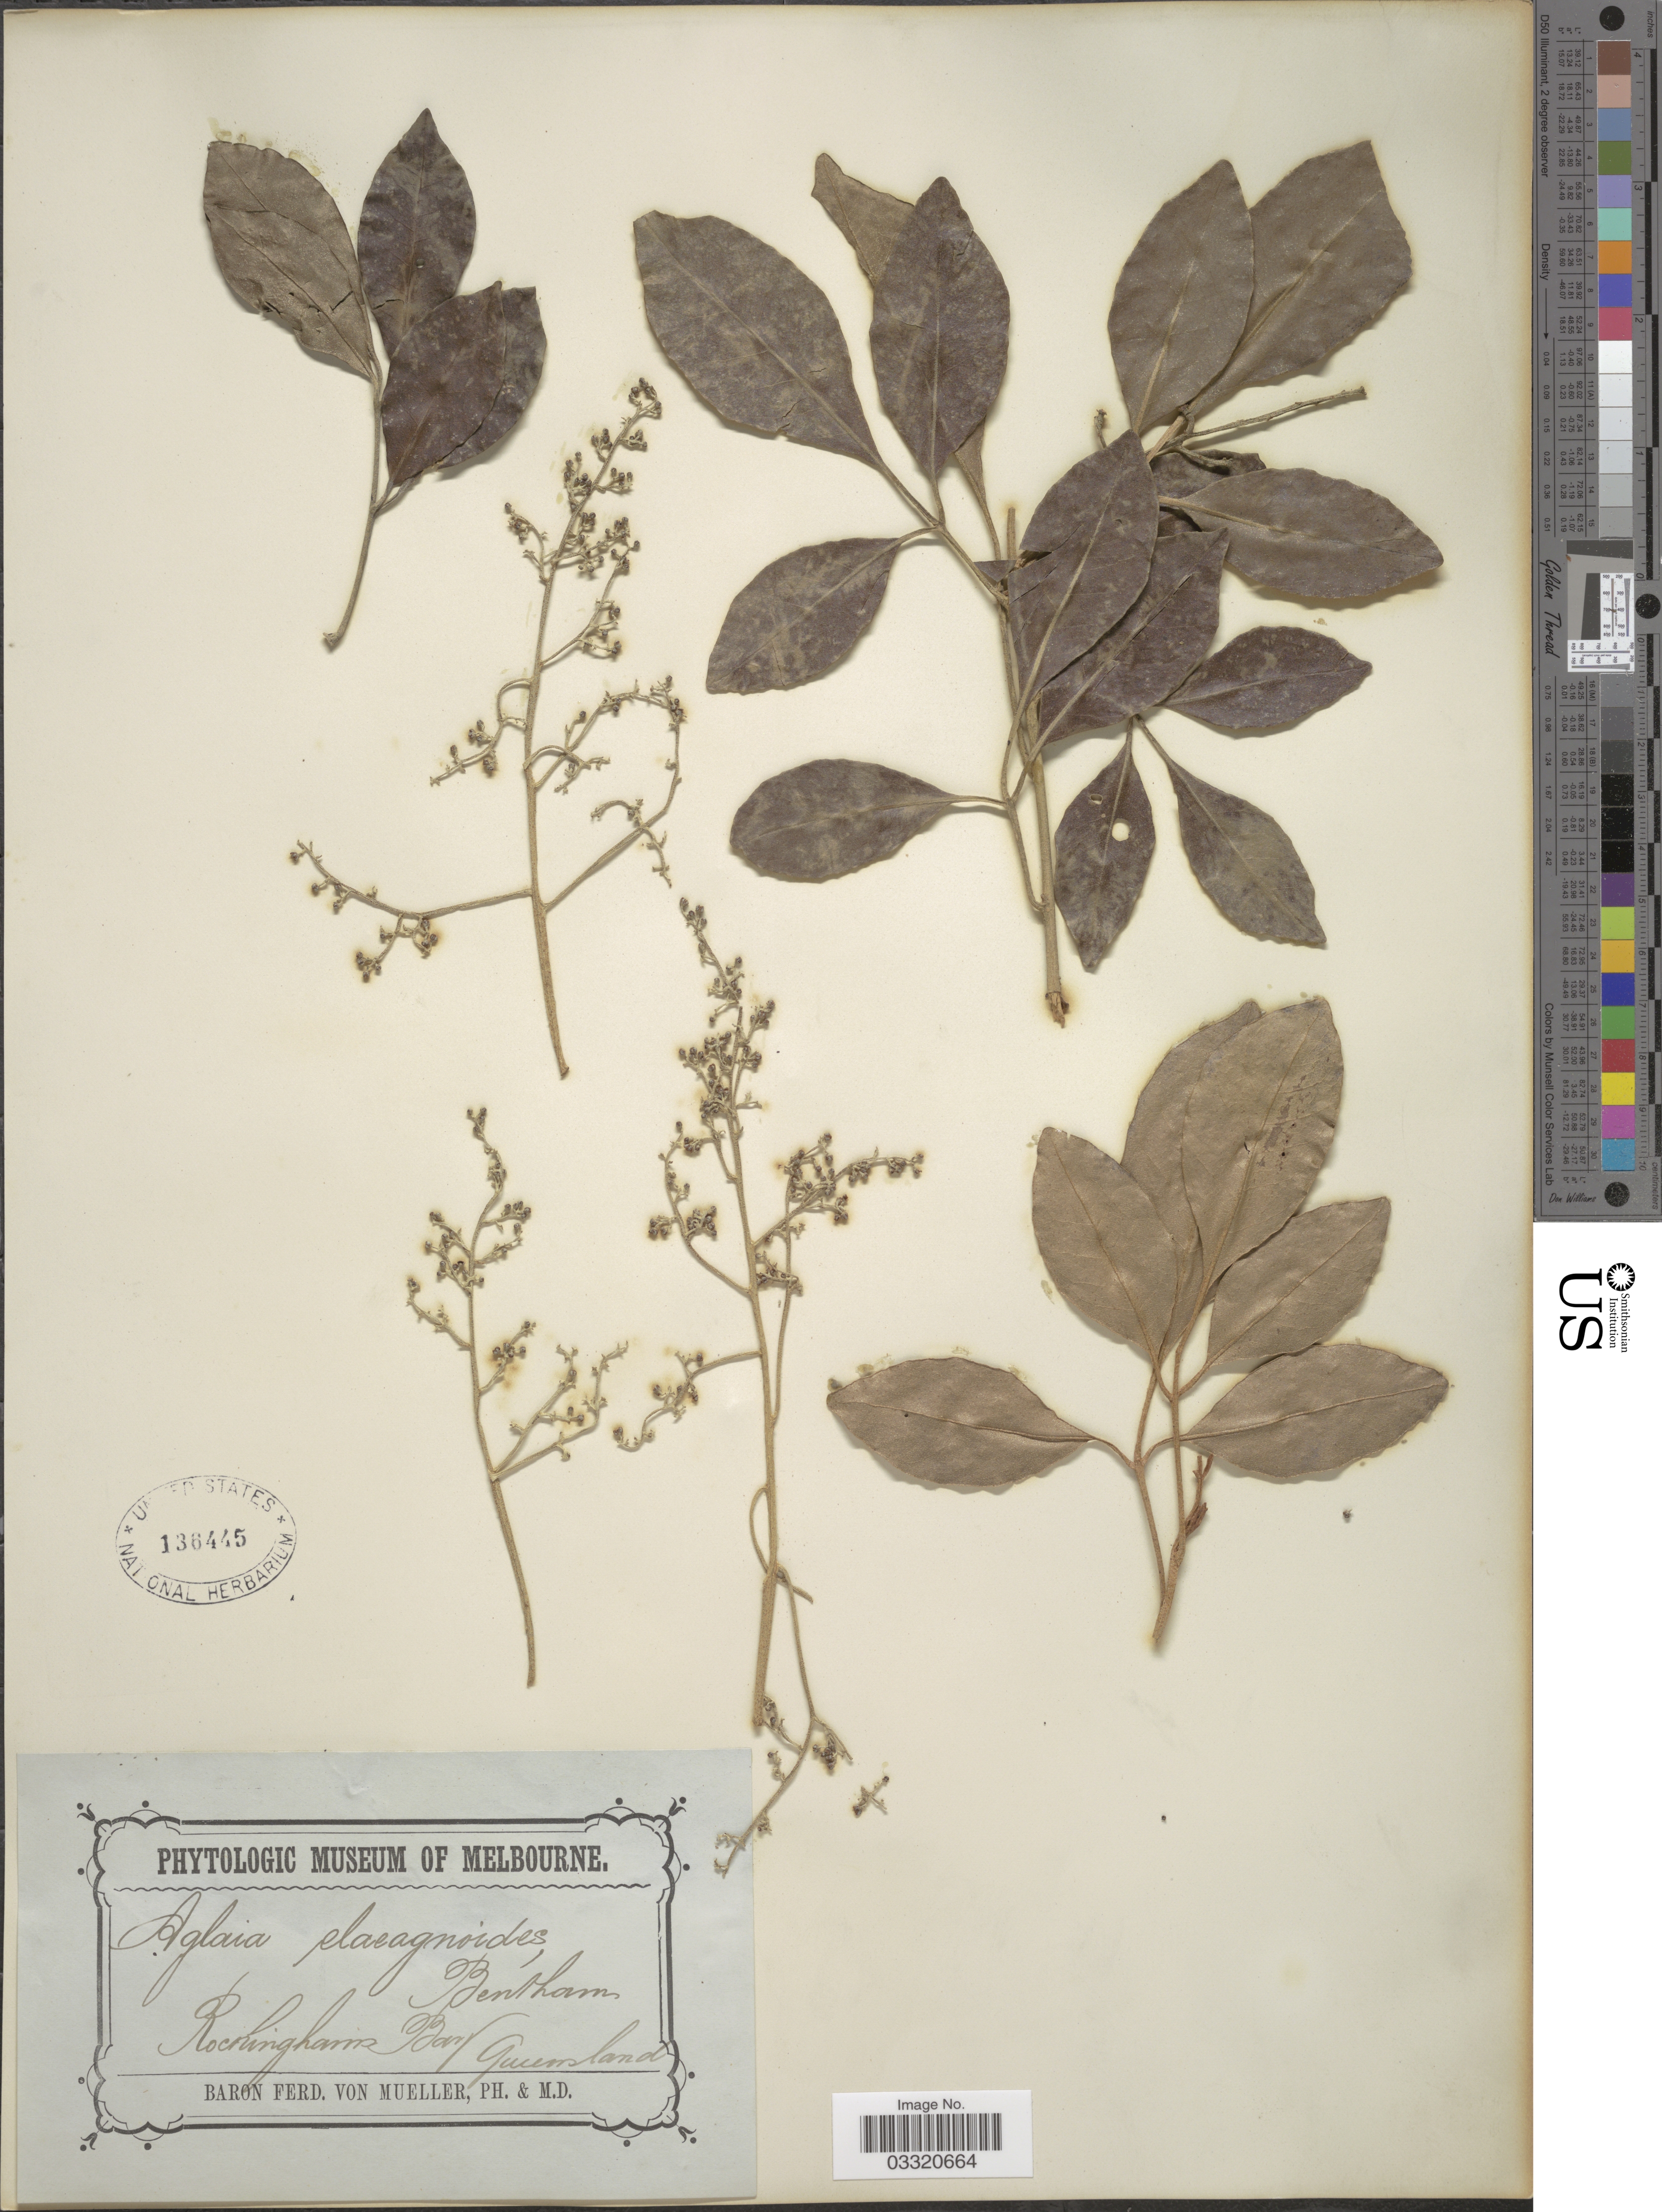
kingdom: Plantae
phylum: Tracheophyta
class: Magnoliopsida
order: Sapindales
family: Meliaceae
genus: Aglaia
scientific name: Aglaia elaeagnoidea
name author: (A. Juss.) Benth.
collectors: F. Mueller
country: Australia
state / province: Queensland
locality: Rockinghams Bay.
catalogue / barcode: US 136445